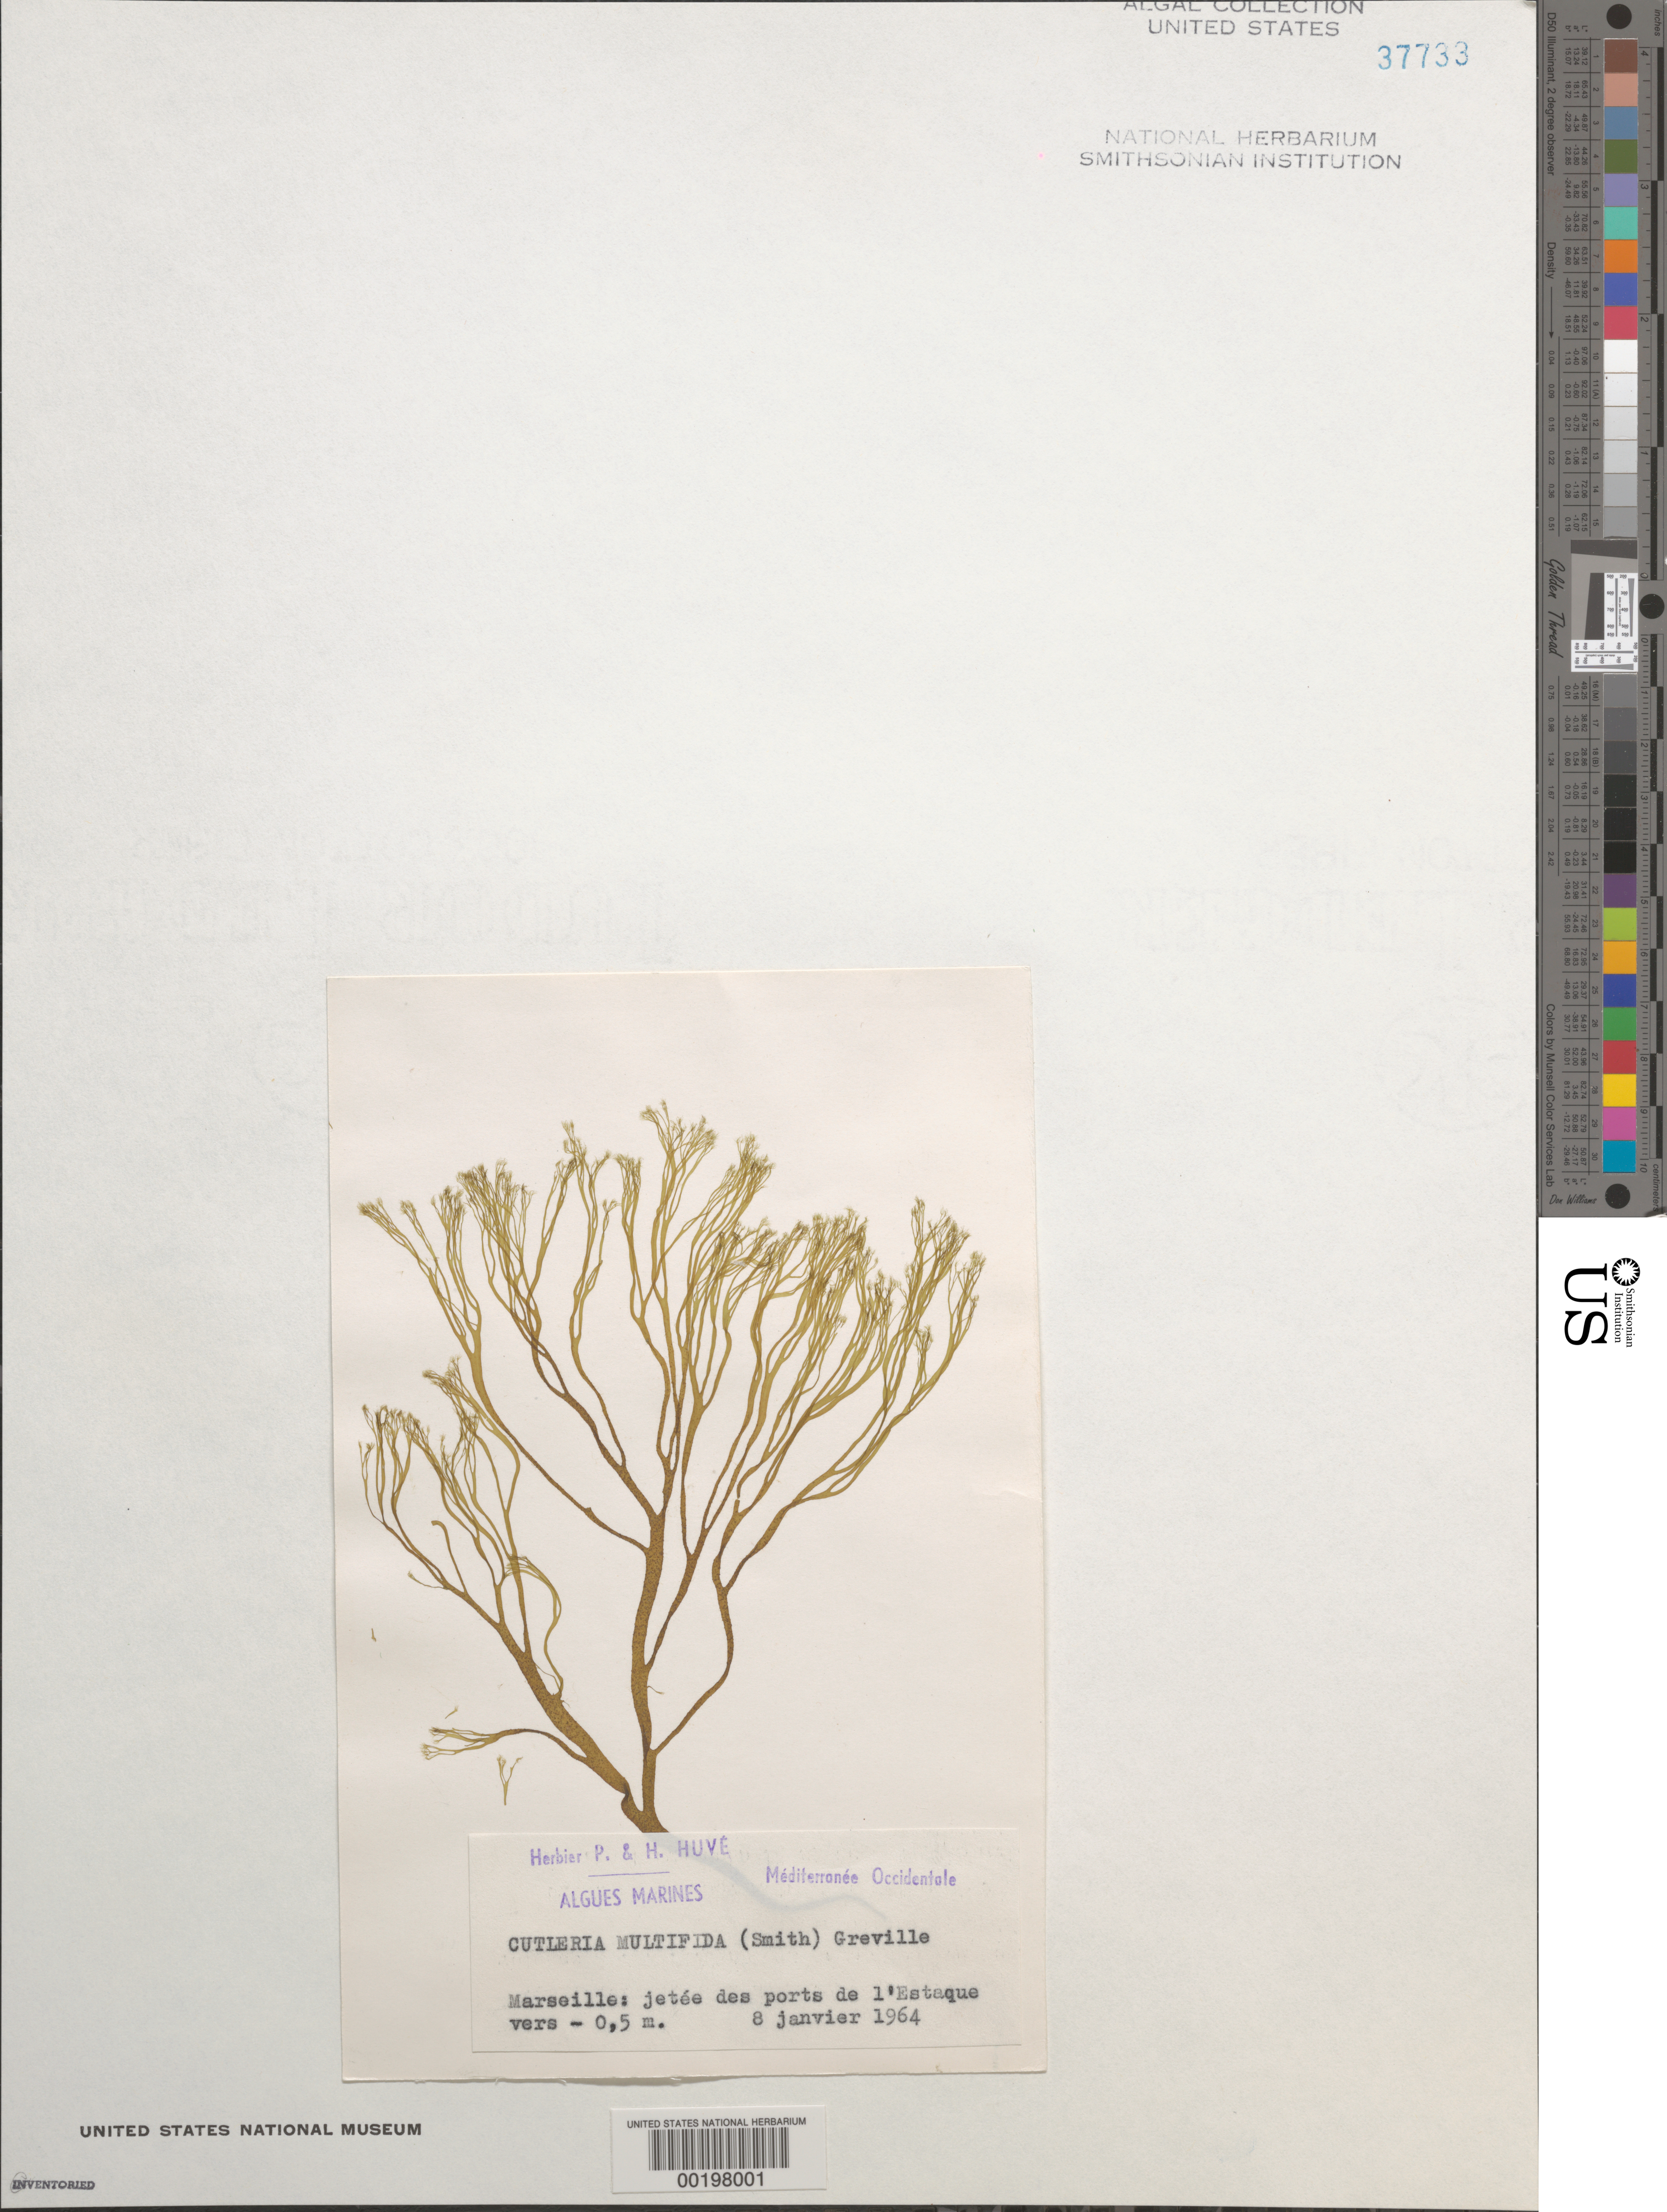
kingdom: Chromista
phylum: Ochrophyta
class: Phaeophyceae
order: Cutleriales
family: Cutleriaceae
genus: Cutleria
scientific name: Cutleria multifida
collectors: P. Huve & H. Huve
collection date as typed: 08 Jan 1964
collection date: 1964-01-08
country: France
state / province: Provence-Alpes-Côte d'Azur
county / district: Bouches-du-Rhône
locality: Marseille, l'Estaque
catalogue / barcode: US 37733